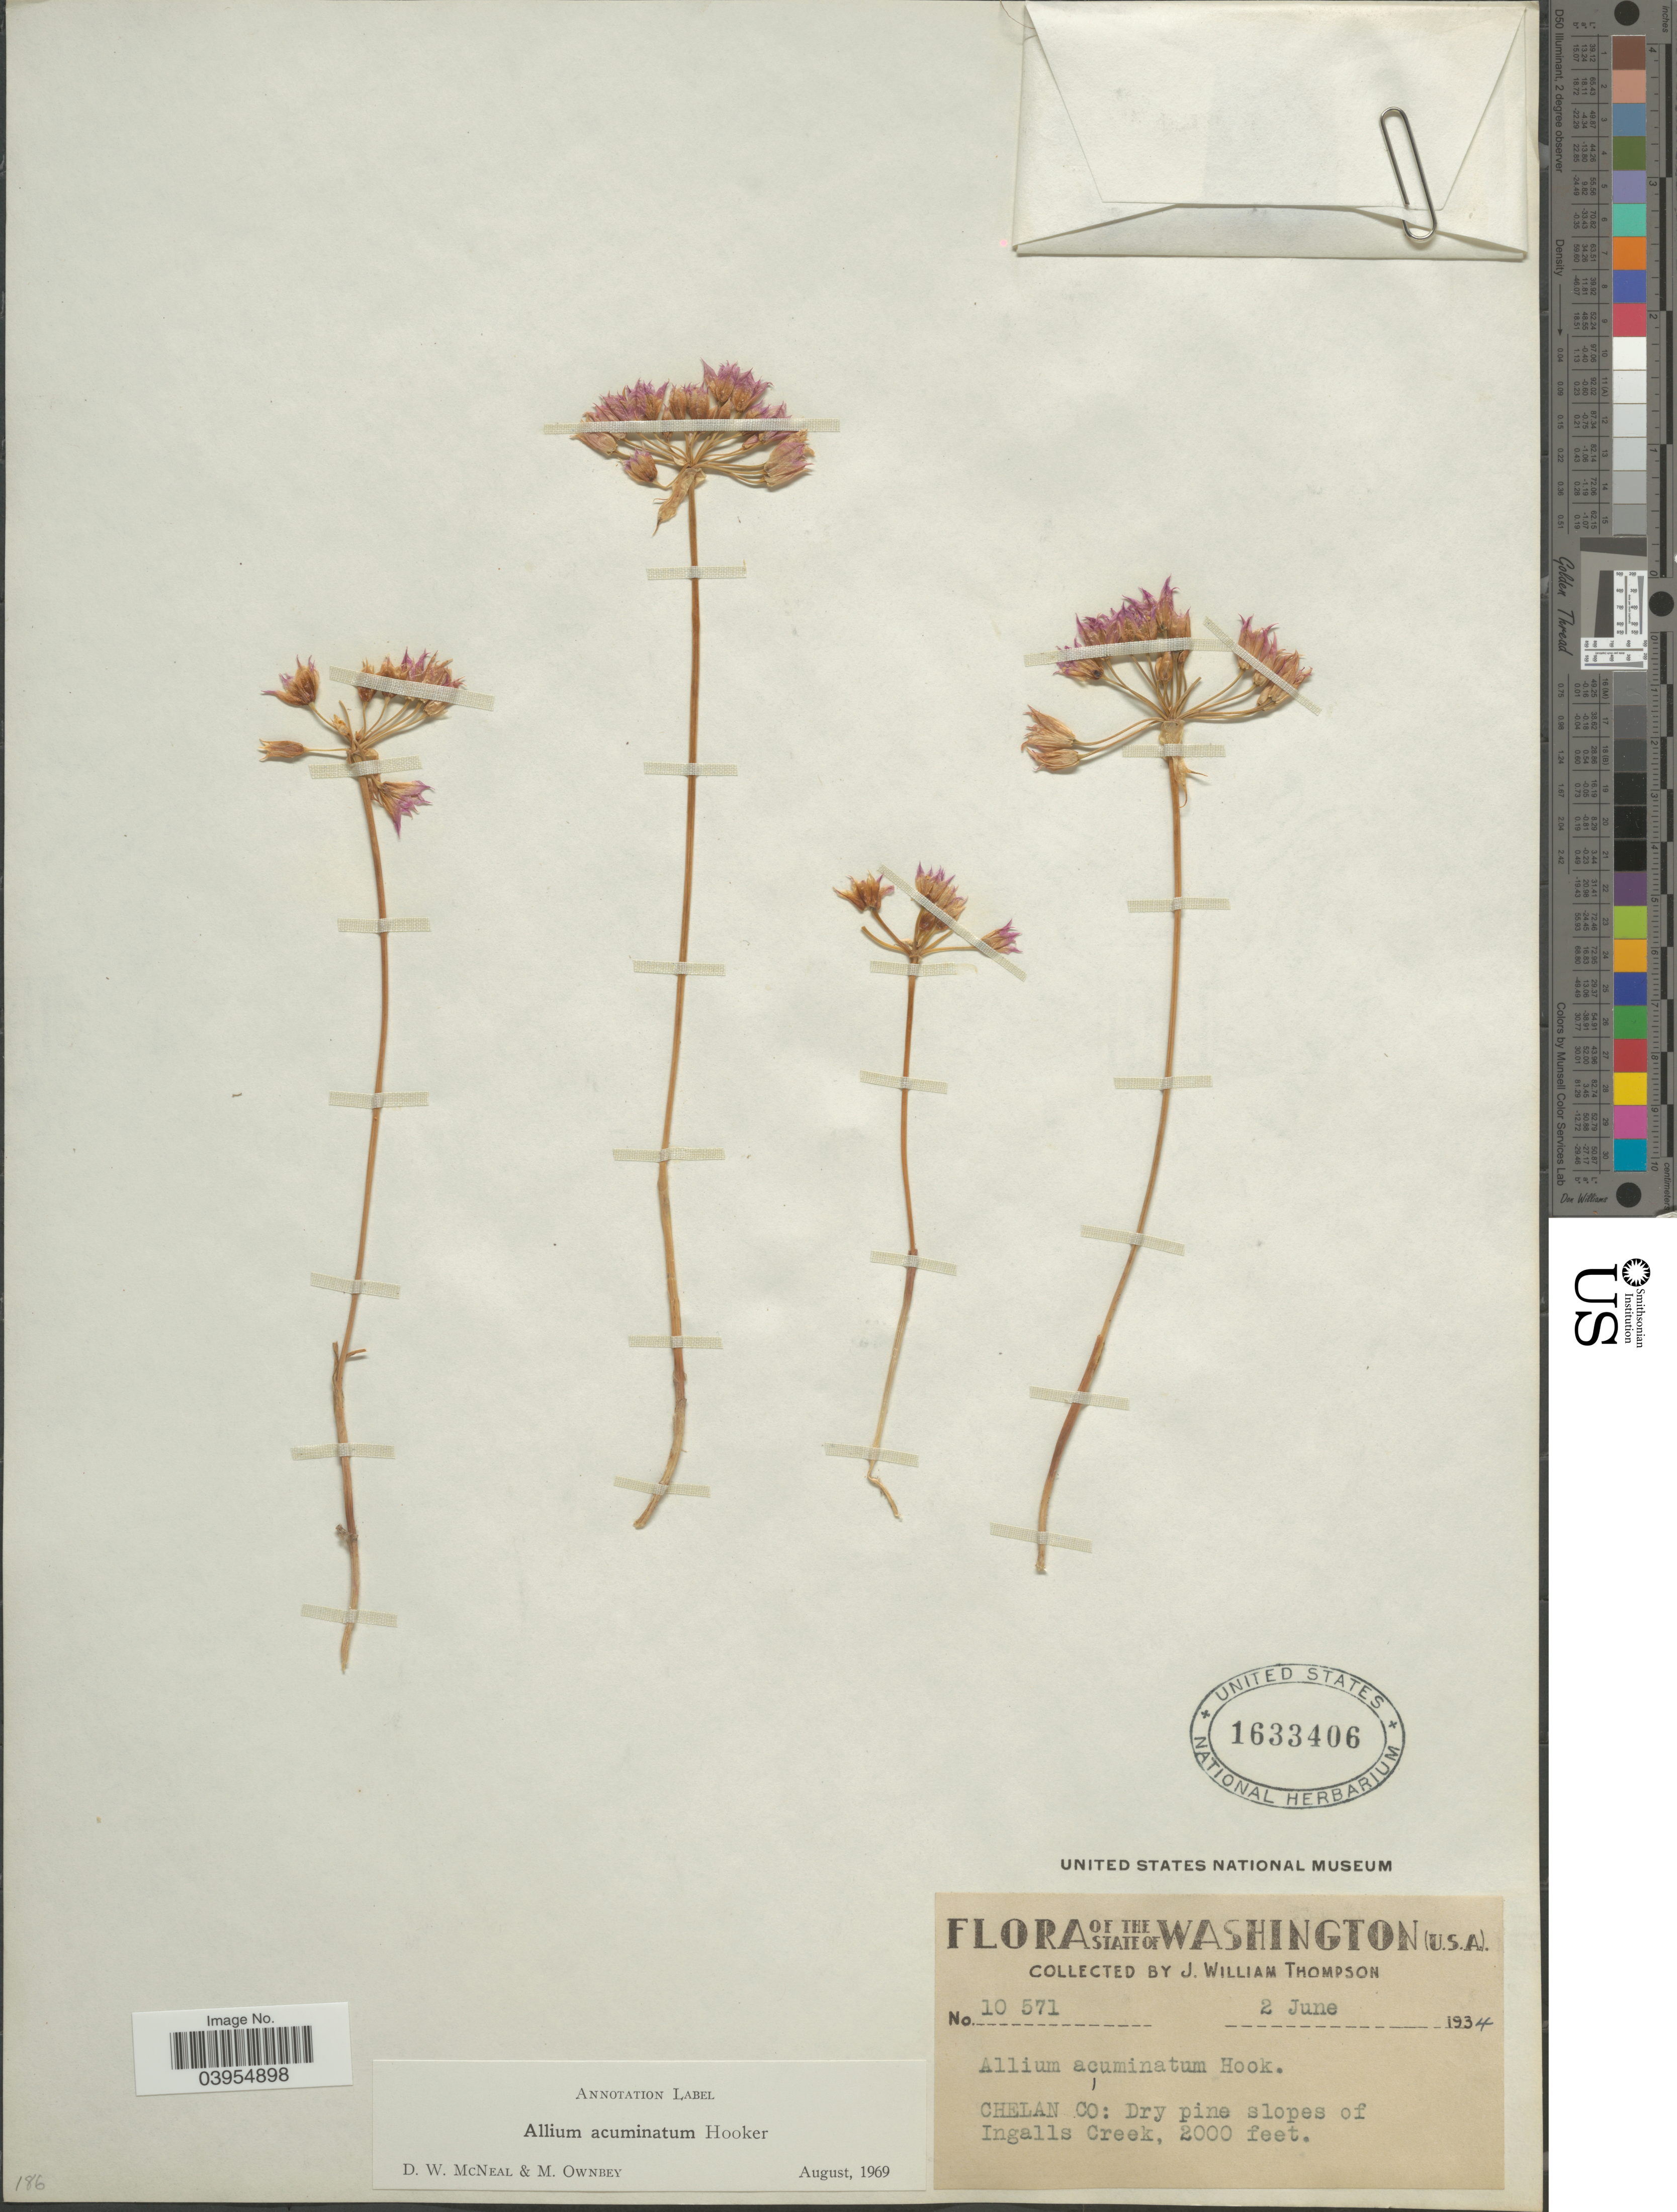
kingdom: Plantae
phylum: Tracheophyta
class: Liliopsida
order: Asparagales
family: Amaryllidaceae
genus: Allium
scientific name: Allium acuminatum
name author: Hook.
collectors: J. W. Thompson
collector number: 10571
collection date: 1934-06-02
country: United States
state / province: Washington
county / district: Chelan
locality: Chelan Co: Dry pine slopes of Ingalls Creek.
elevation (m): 610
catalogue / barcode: US 1633406